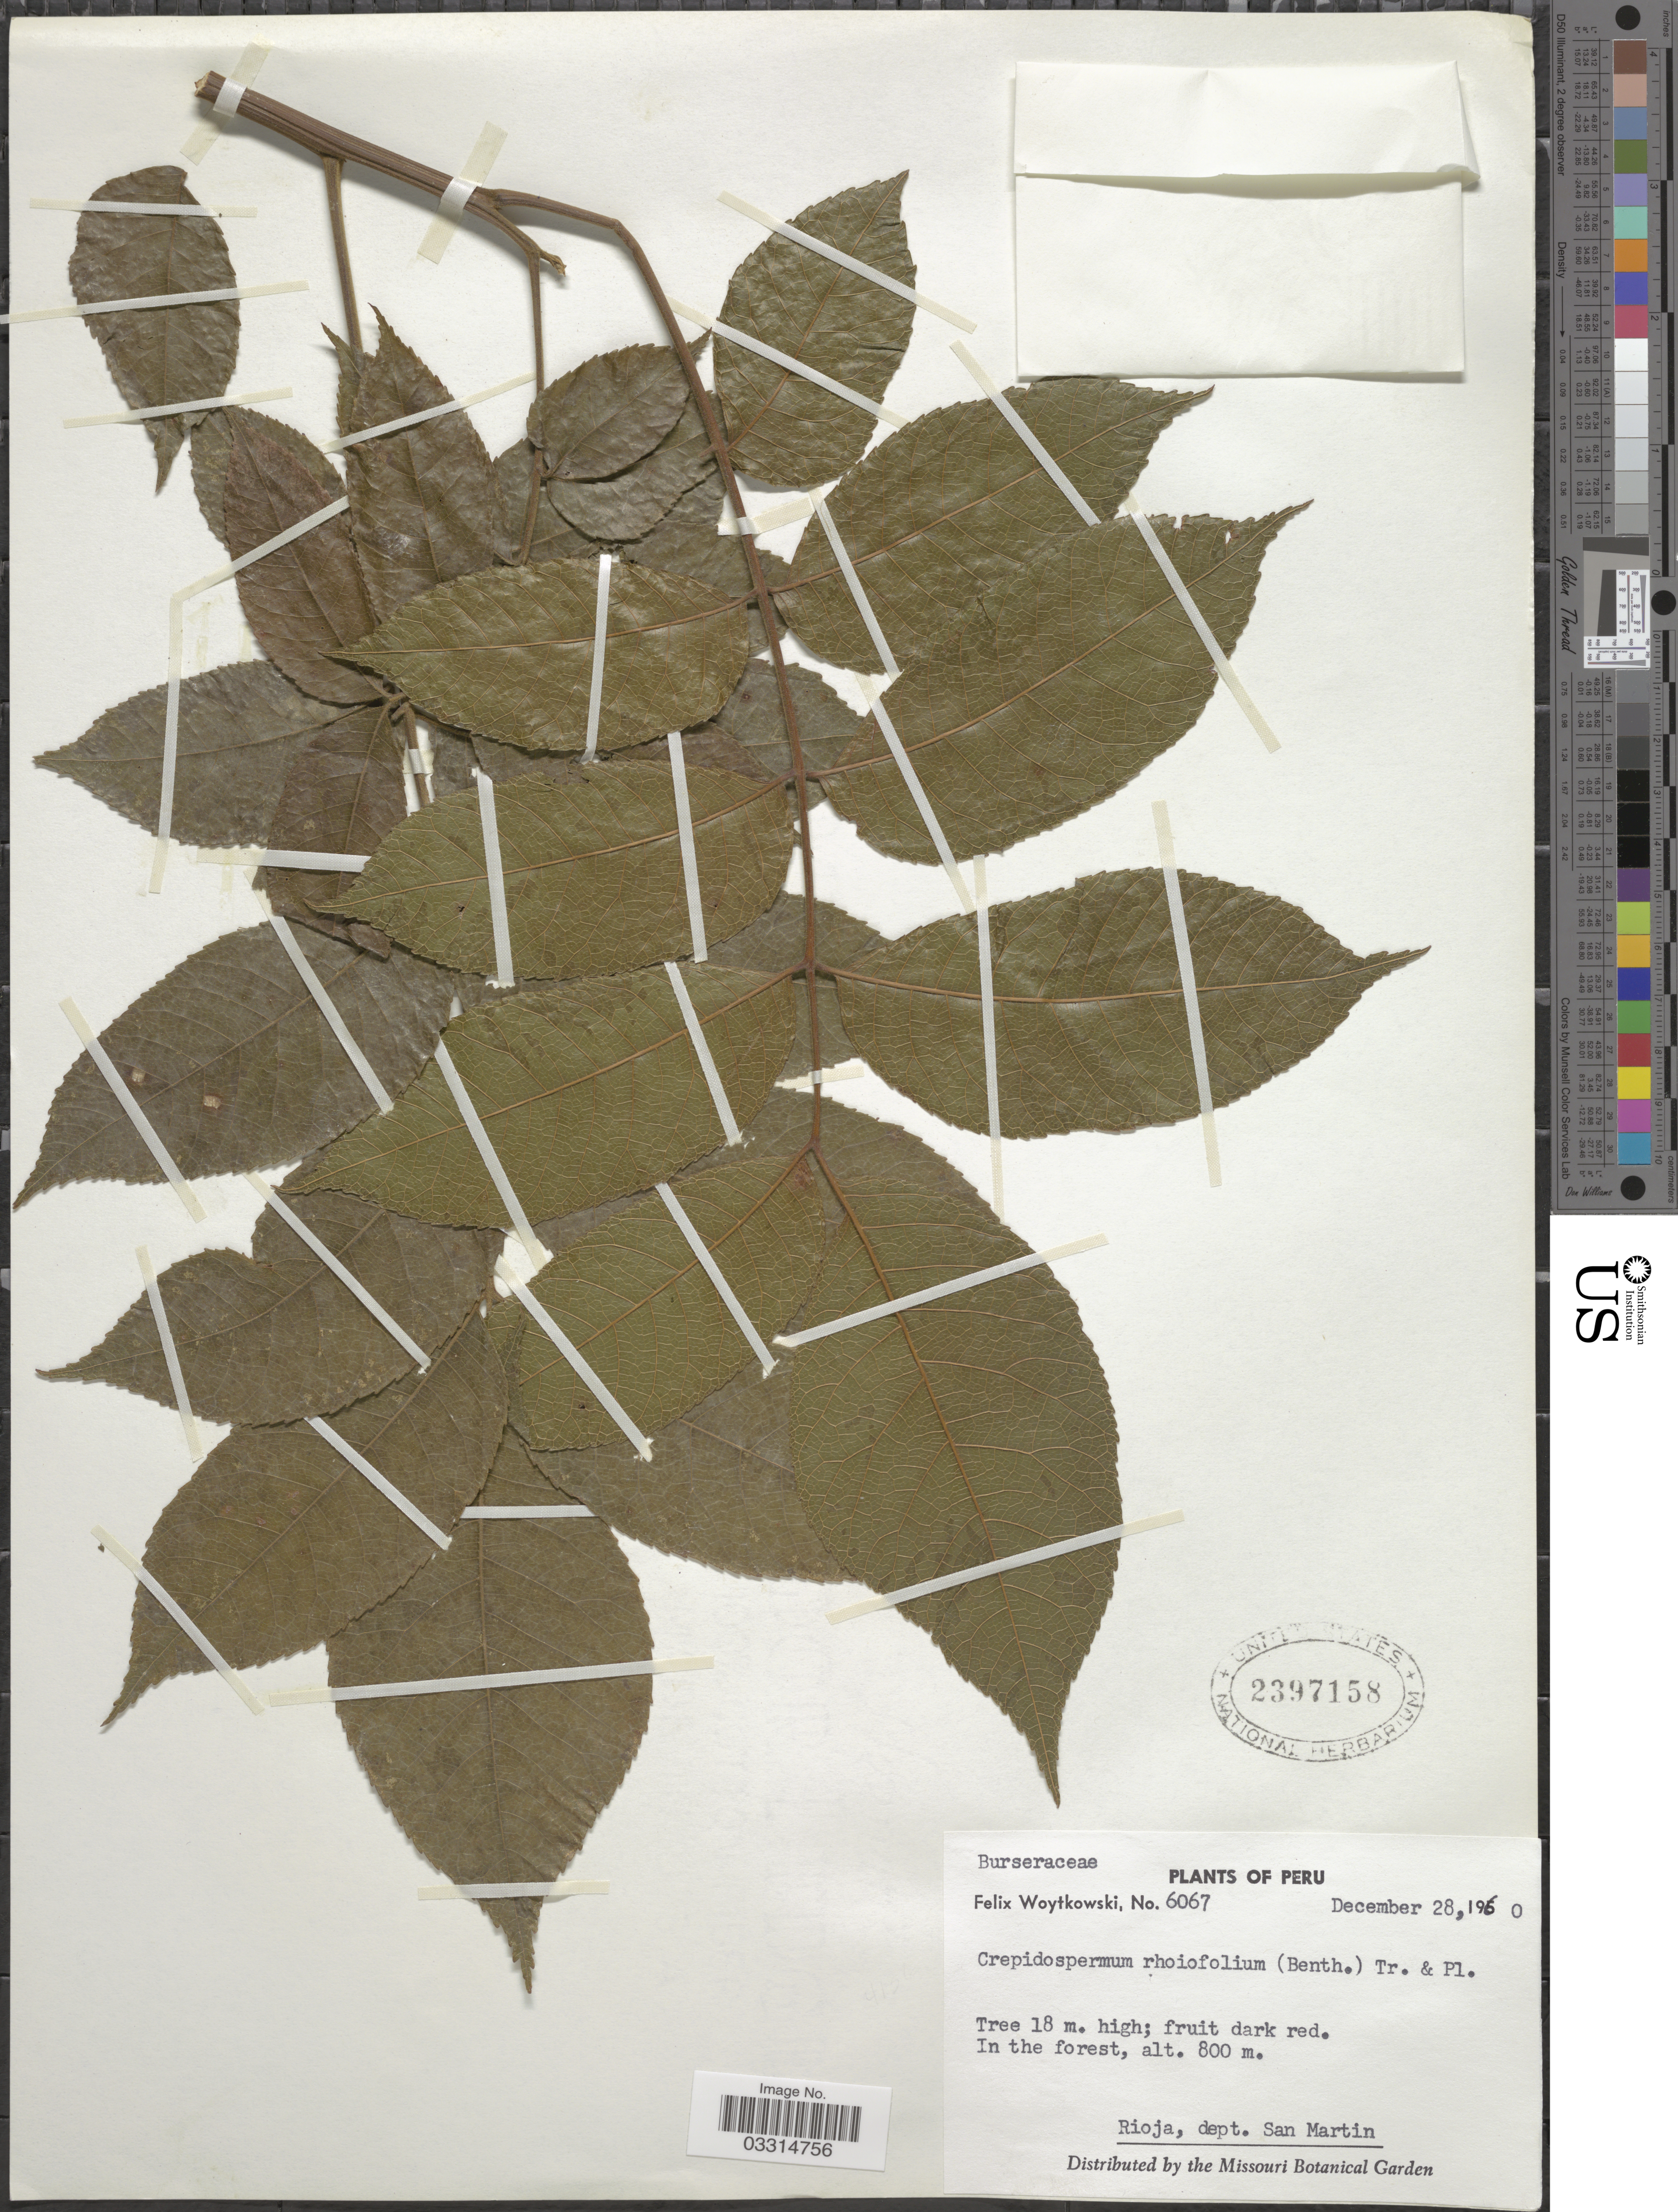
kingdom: Plantae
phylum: Tracheophyta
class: Magnoliopsida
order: Sapindales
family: Burseraceae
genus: Protium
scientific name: Protium goudotianum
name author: (Tul.) Byng & Christenh.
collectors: F. Woytkowski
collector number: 6067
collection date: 1960-12-28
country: Peru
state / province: San Martín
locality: Rioja, dept. San Martin.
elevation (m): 800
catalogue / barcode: US 2397158